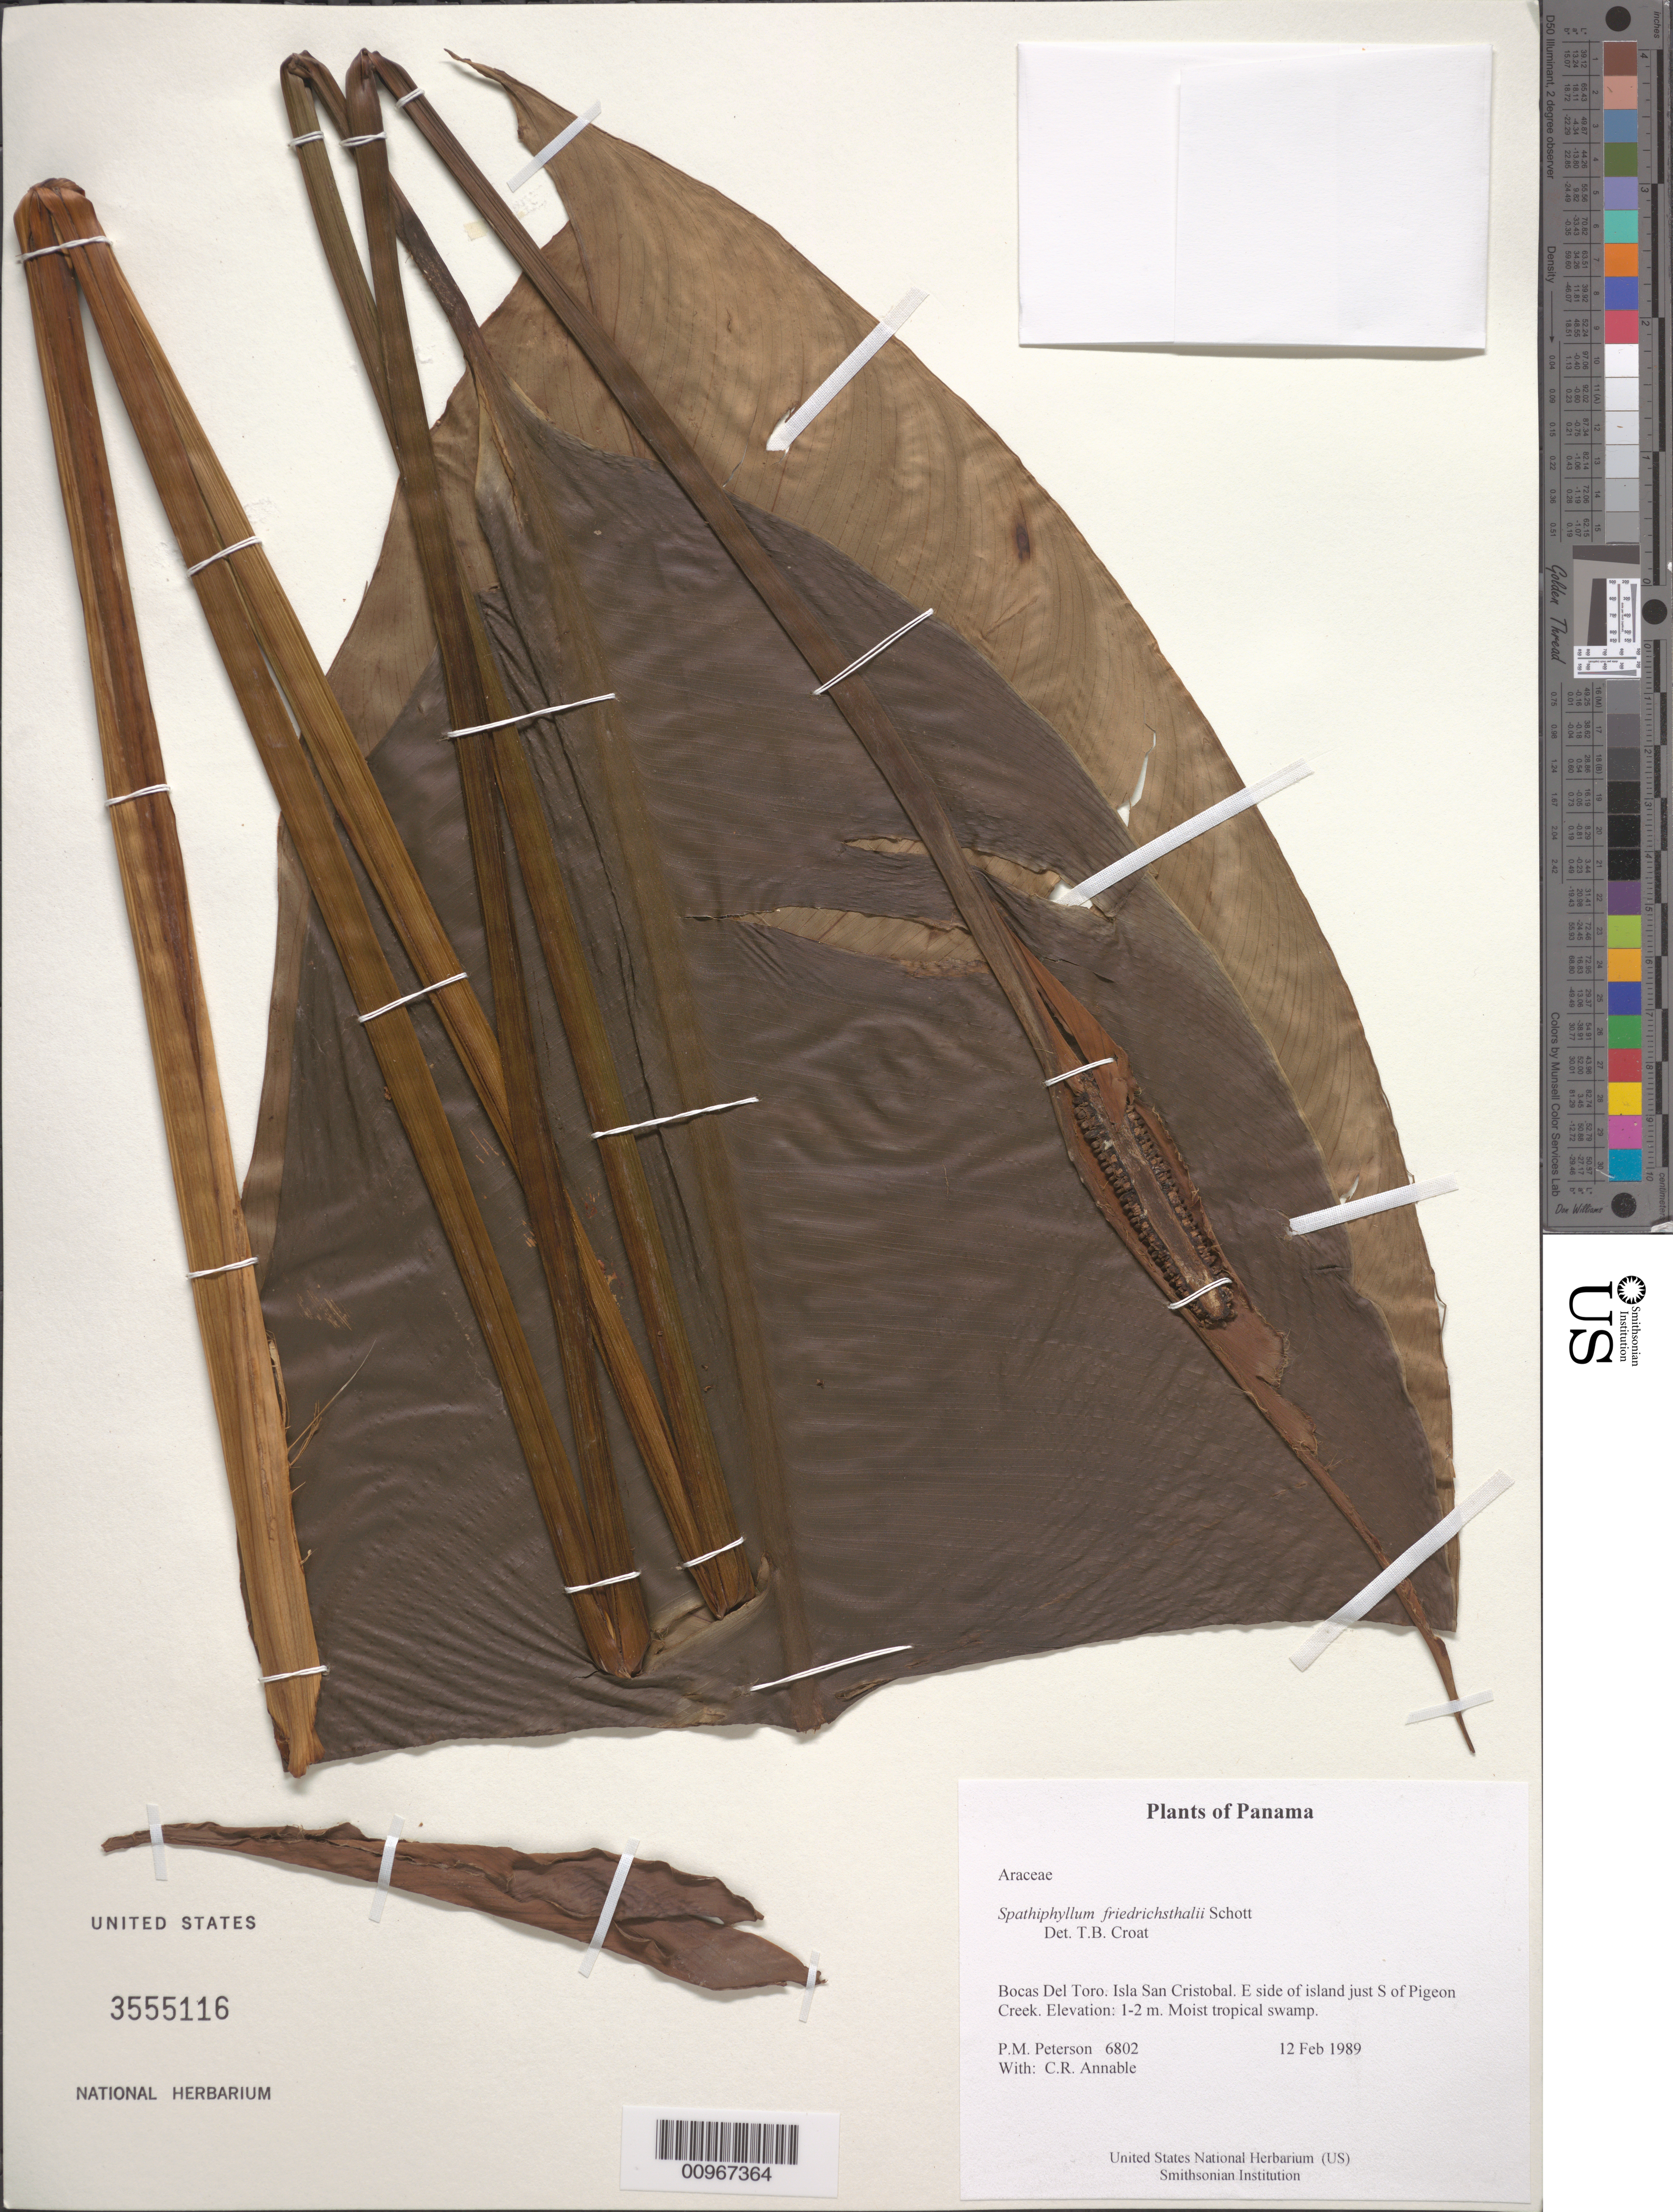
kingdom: Plantae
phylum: Tracheophyta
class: Liliopsida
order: Alismatales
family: Araceae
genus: Spathiphyllum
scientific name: Spathiphyllum friedrichsthalii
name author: Schott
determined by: Croat, Thomas B., Missouri Botanical Garden (MO)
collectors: P. M. Peterson & C. R. Annable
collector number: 06802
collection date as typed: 12 Feb 1989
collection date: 1989-02-12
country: Panama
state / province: Bocas del Toro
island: San Cristobal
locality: E side of island just S of Pigeon Creek.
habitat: Moist tropical swamp.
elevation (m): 1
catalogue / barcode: US 3555116